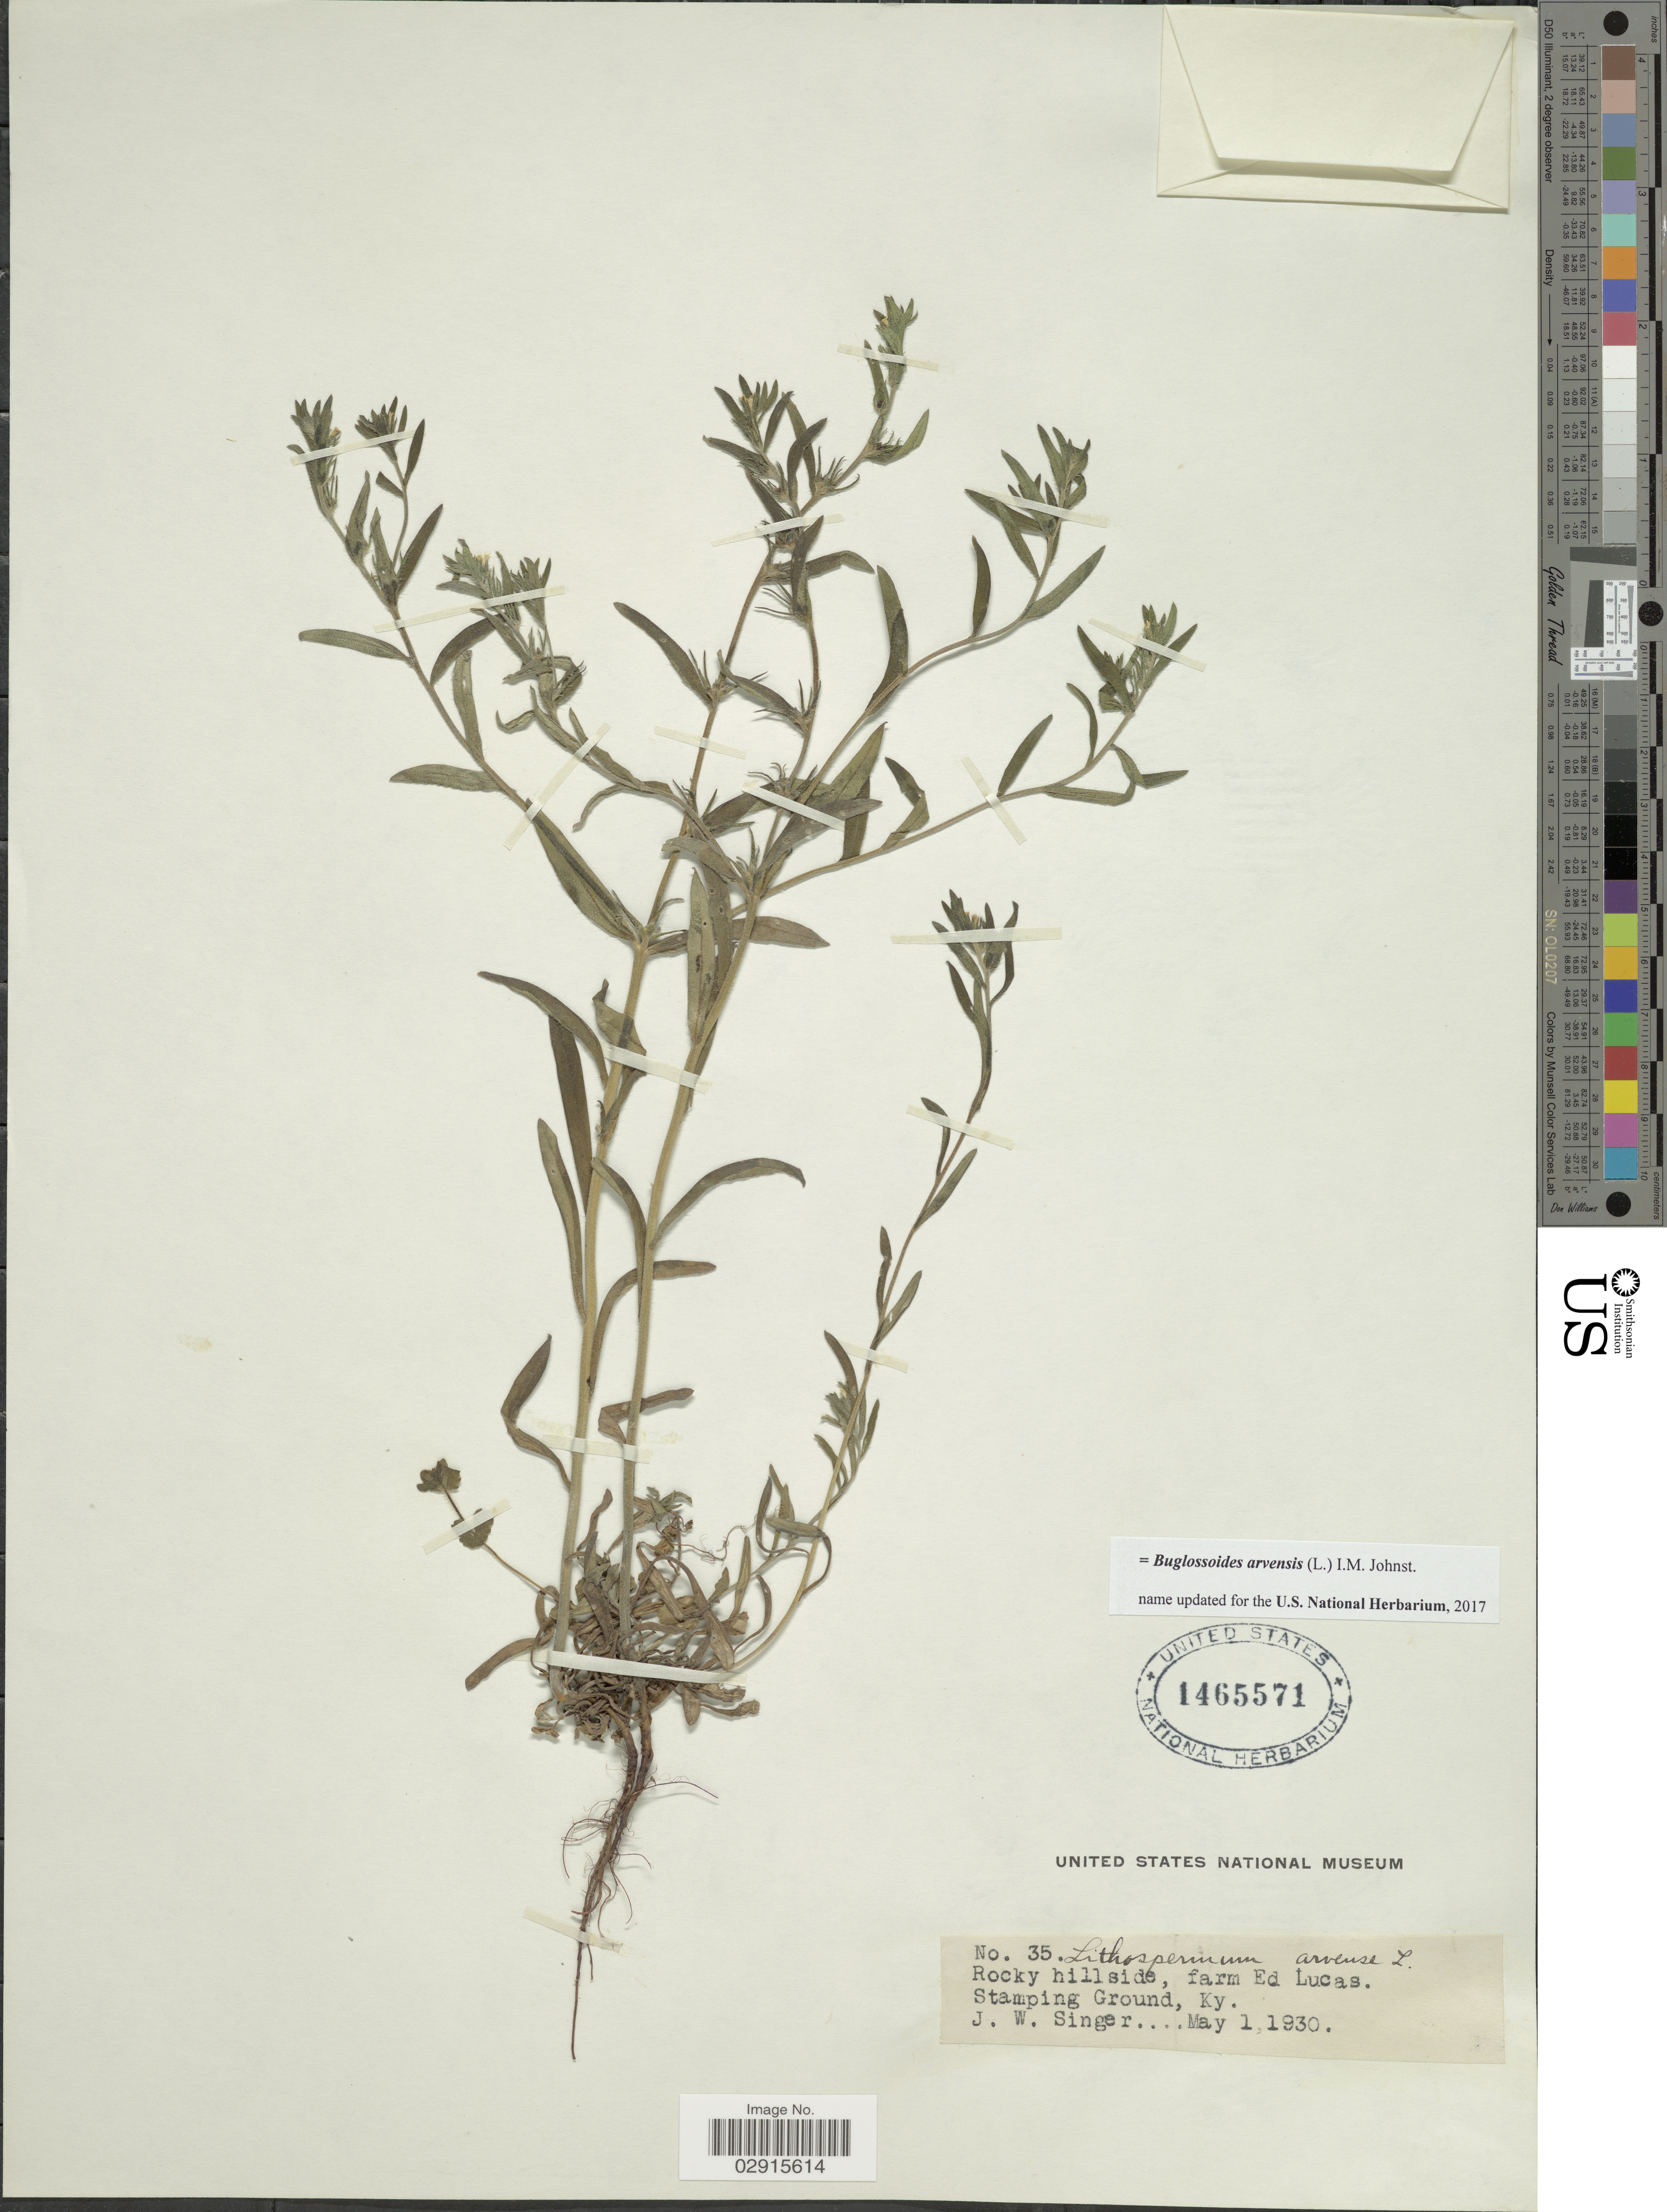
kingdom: Plantae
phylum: Tracheophyta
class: Magnoliopsida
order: Boraginales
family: Boraginaceae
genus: Buglossoides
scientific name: Buglossoides arvensis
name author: (L.) I.M. Johnst.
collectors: J. EW. Singer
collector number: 35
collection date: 1930-05-01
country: United States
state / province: Kentucky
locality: Farm Ed Lucas.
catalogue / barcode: US 1465571